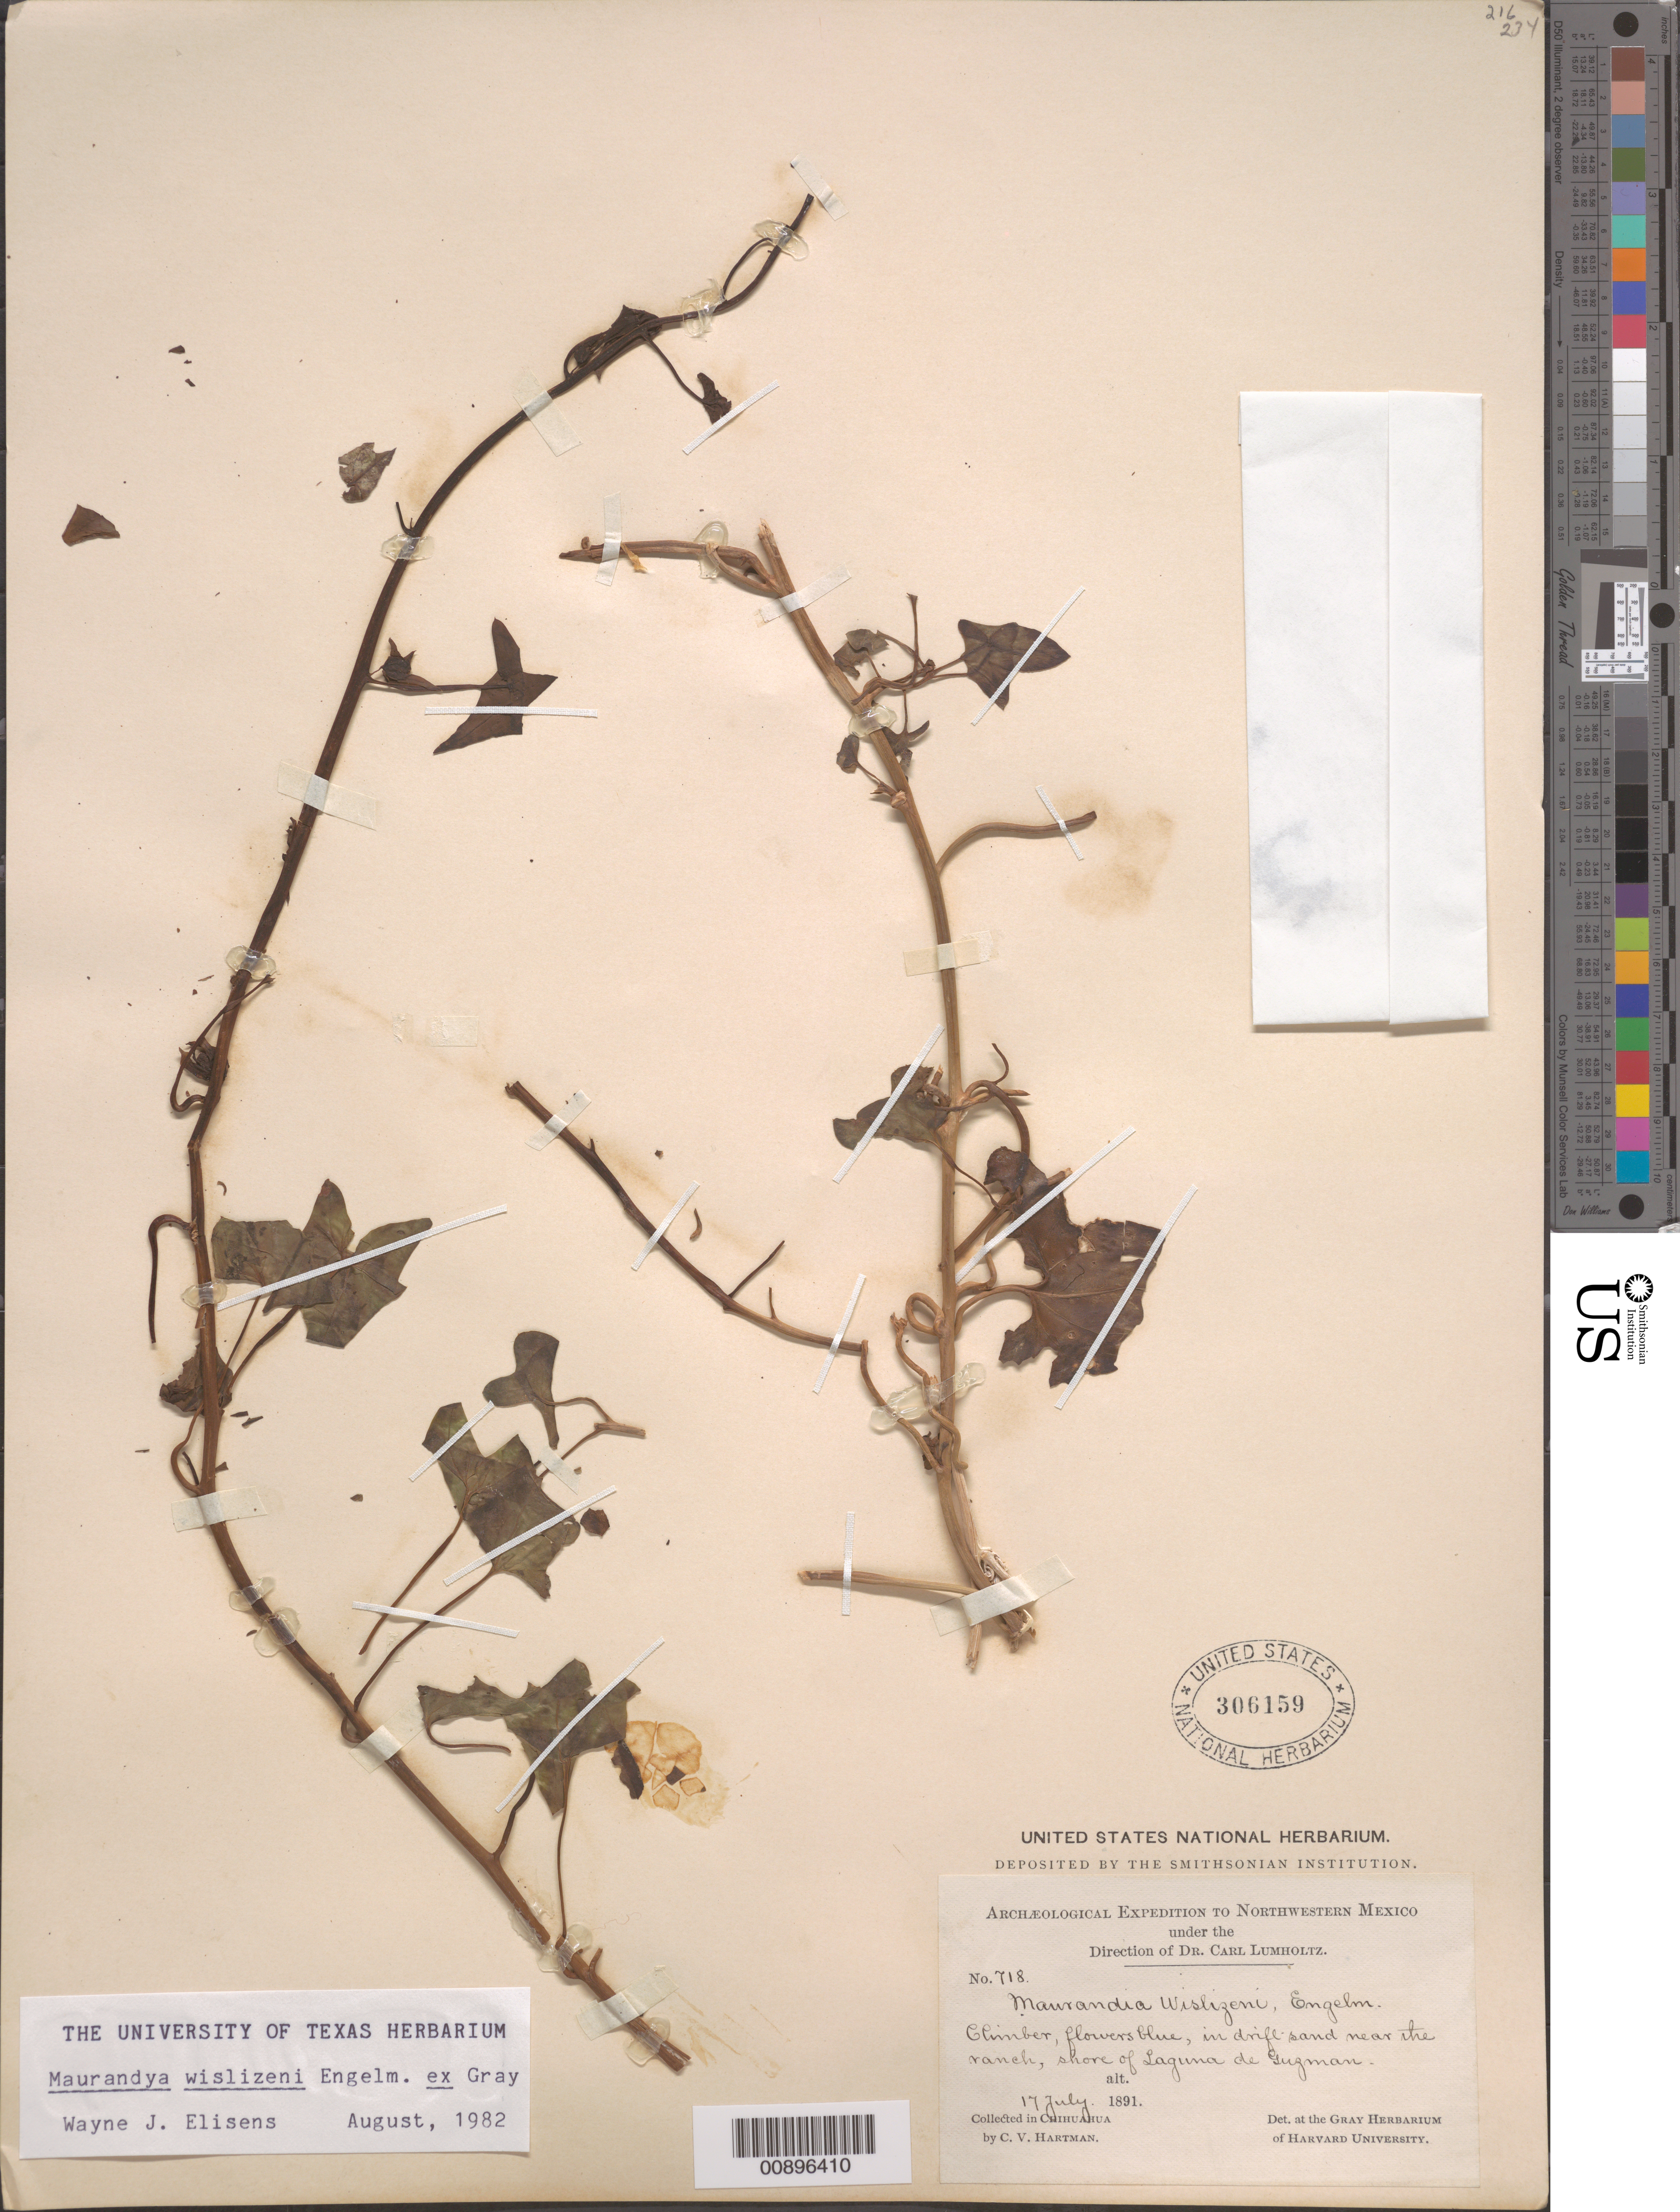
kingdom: Plantae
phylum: Tracheophyta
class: Magnoliopsida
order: Lamiales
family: Plantaginaceae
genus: Maurandya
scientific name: Maurandya wislizeni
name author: Engelm. ex A. Gray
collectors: C. V. Hartman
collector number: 718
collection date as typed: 17 Jul 1891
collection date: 1891-07-17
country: Mexico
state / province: Chihuahua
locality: Near the ranch, shore of Laguna Guzmán, Chihuahua.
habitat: In drifl. sand.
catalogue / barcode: US 306159